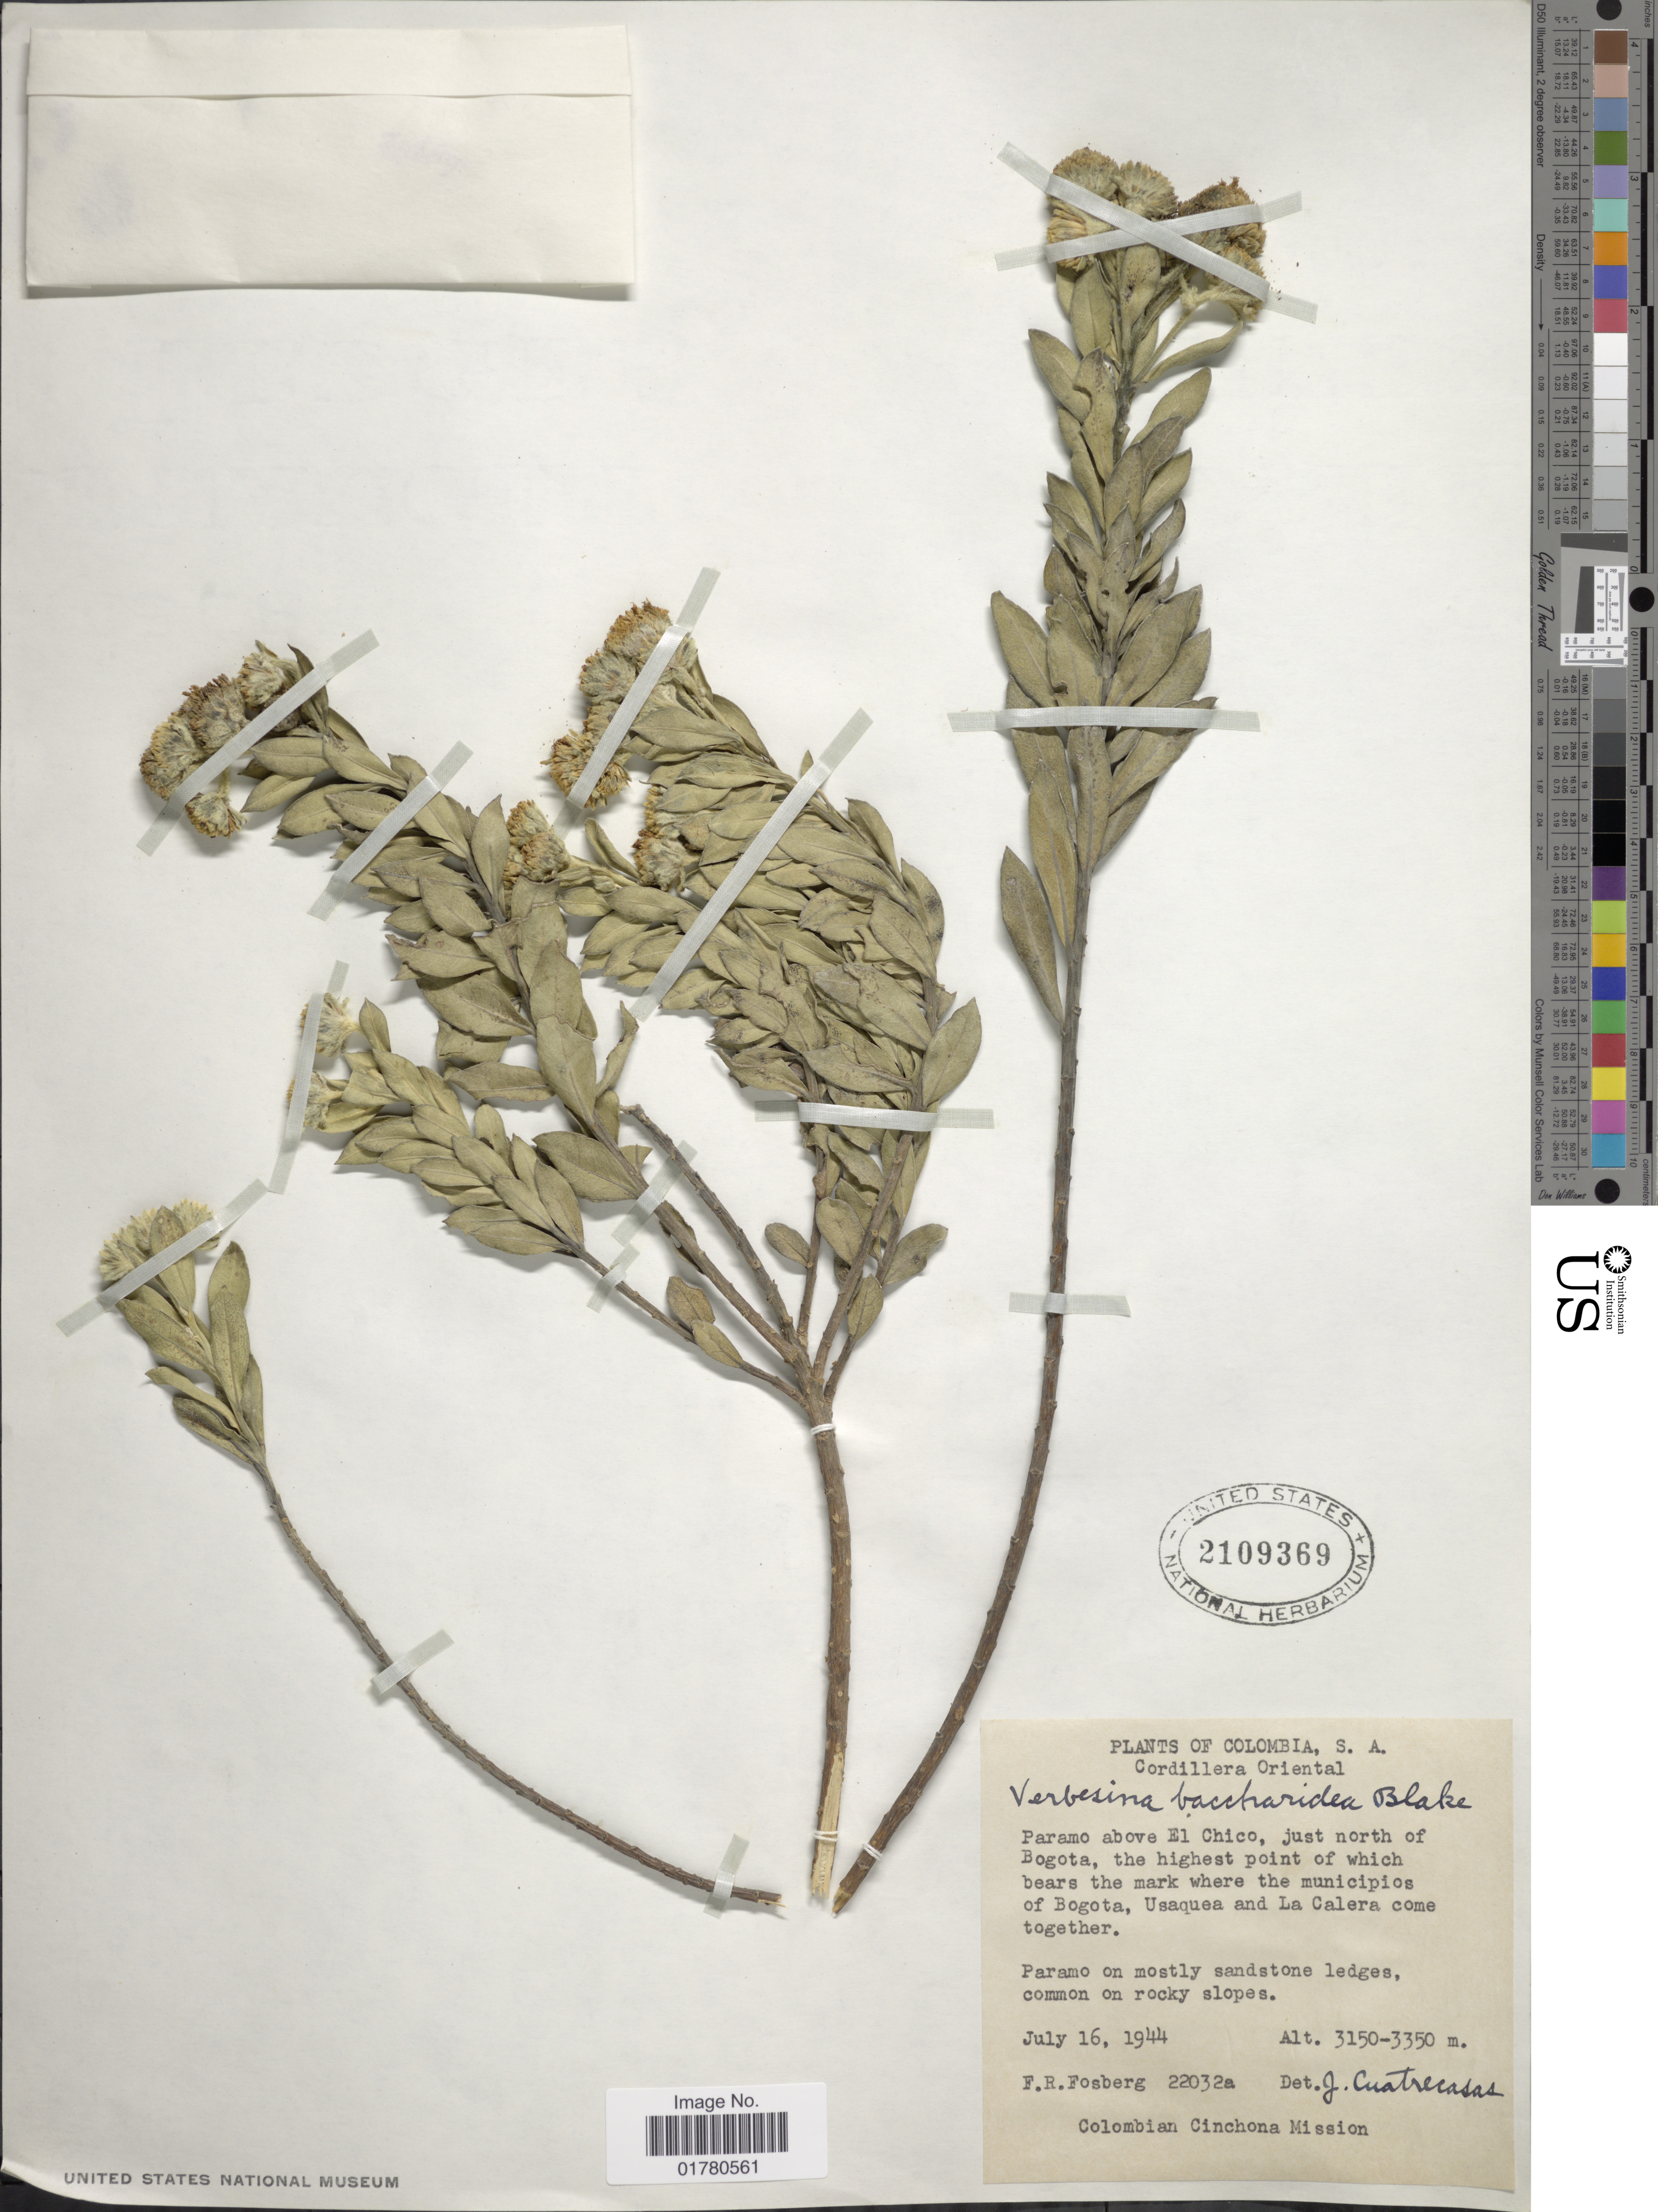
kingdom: Plantae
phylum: Tracheophyta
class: Magnoliopsida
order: Asterales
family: Asteraceae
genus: Verbesina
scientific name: Verbesina baccharides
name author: S.F. Blake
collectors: F. R. Fosberg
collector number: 22032a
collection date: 1944-07-16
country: Colombia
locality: Cordillera Oriental, Paramo above El Chico, just north of Bogota, the highest point of wich bears the mark where the municipios of Bogota, Usaquea and La Calera come together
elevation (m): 3150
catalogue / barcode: US 2109369